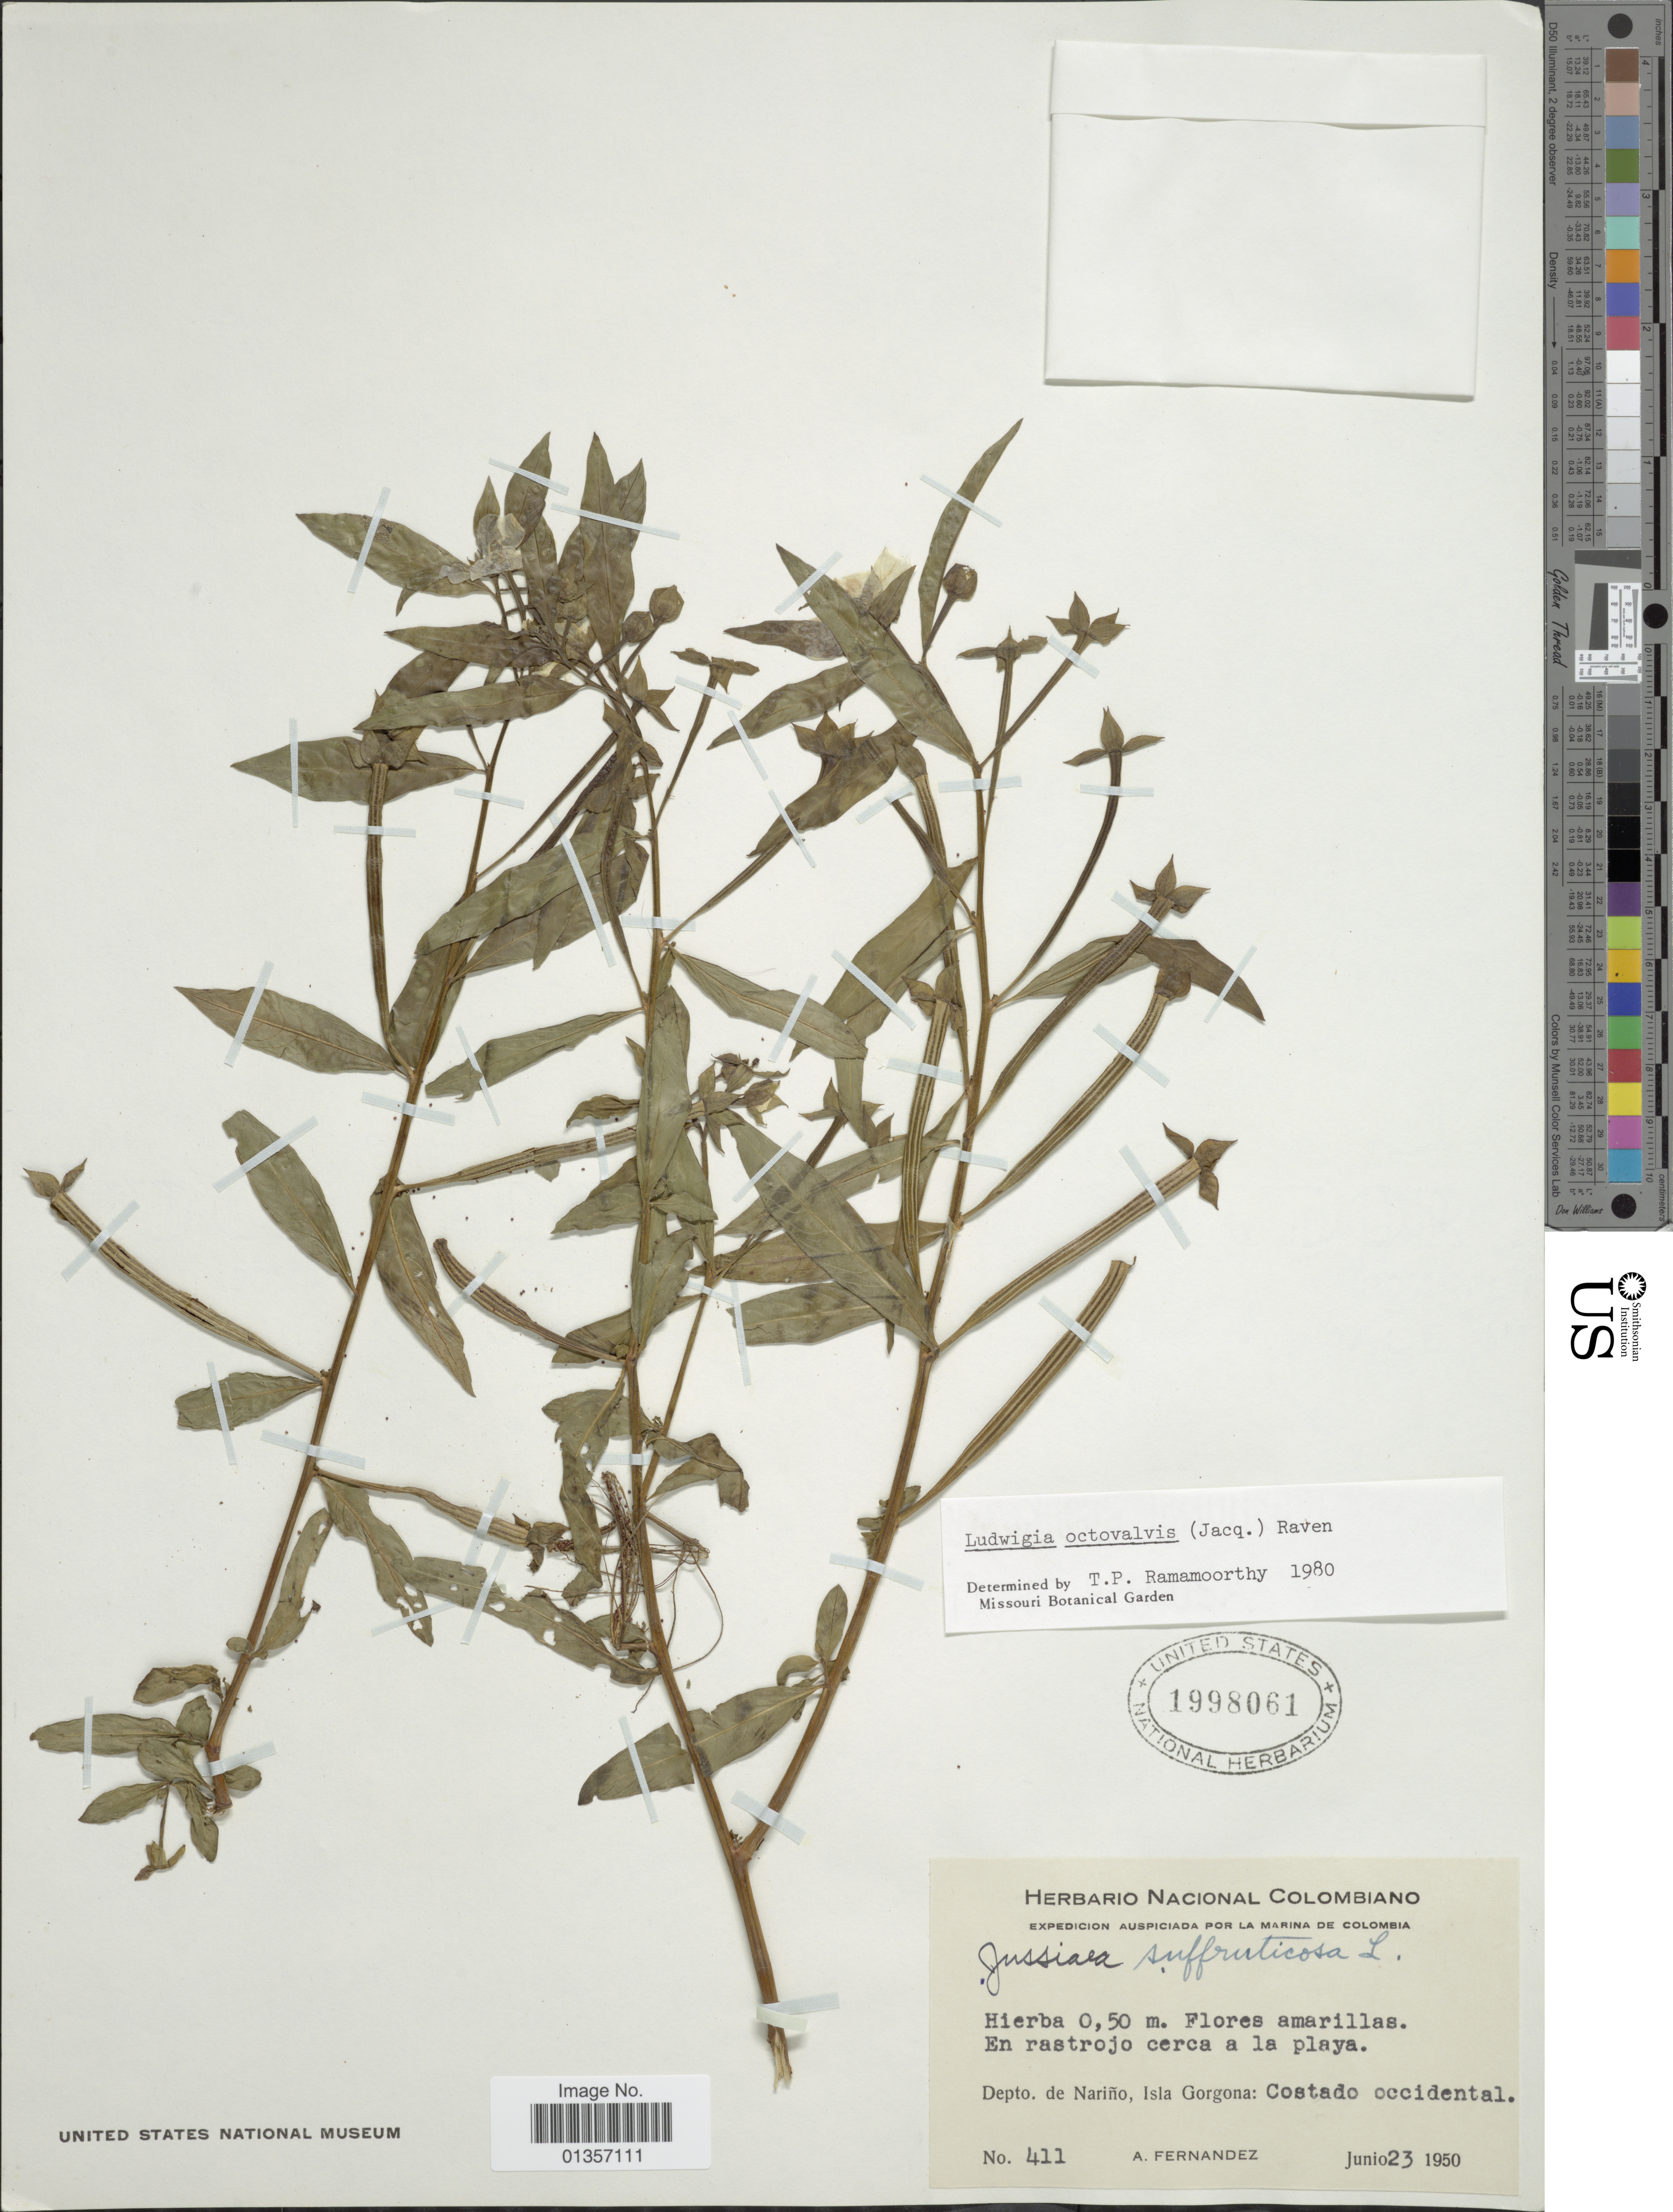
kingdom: Plantae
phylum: Tracheophyta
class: Magnoliopsida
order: Myrtales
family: Onagraceae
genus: Ludwigia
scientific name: Ludwigia octovalvis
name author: (Jacq.) P.H. Raven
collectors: A. Fernandez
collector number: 411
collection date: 1950-06-23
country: Colombia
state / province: Nariño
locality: Isla Gorgona: Costado occidental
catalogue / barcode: US 1998061